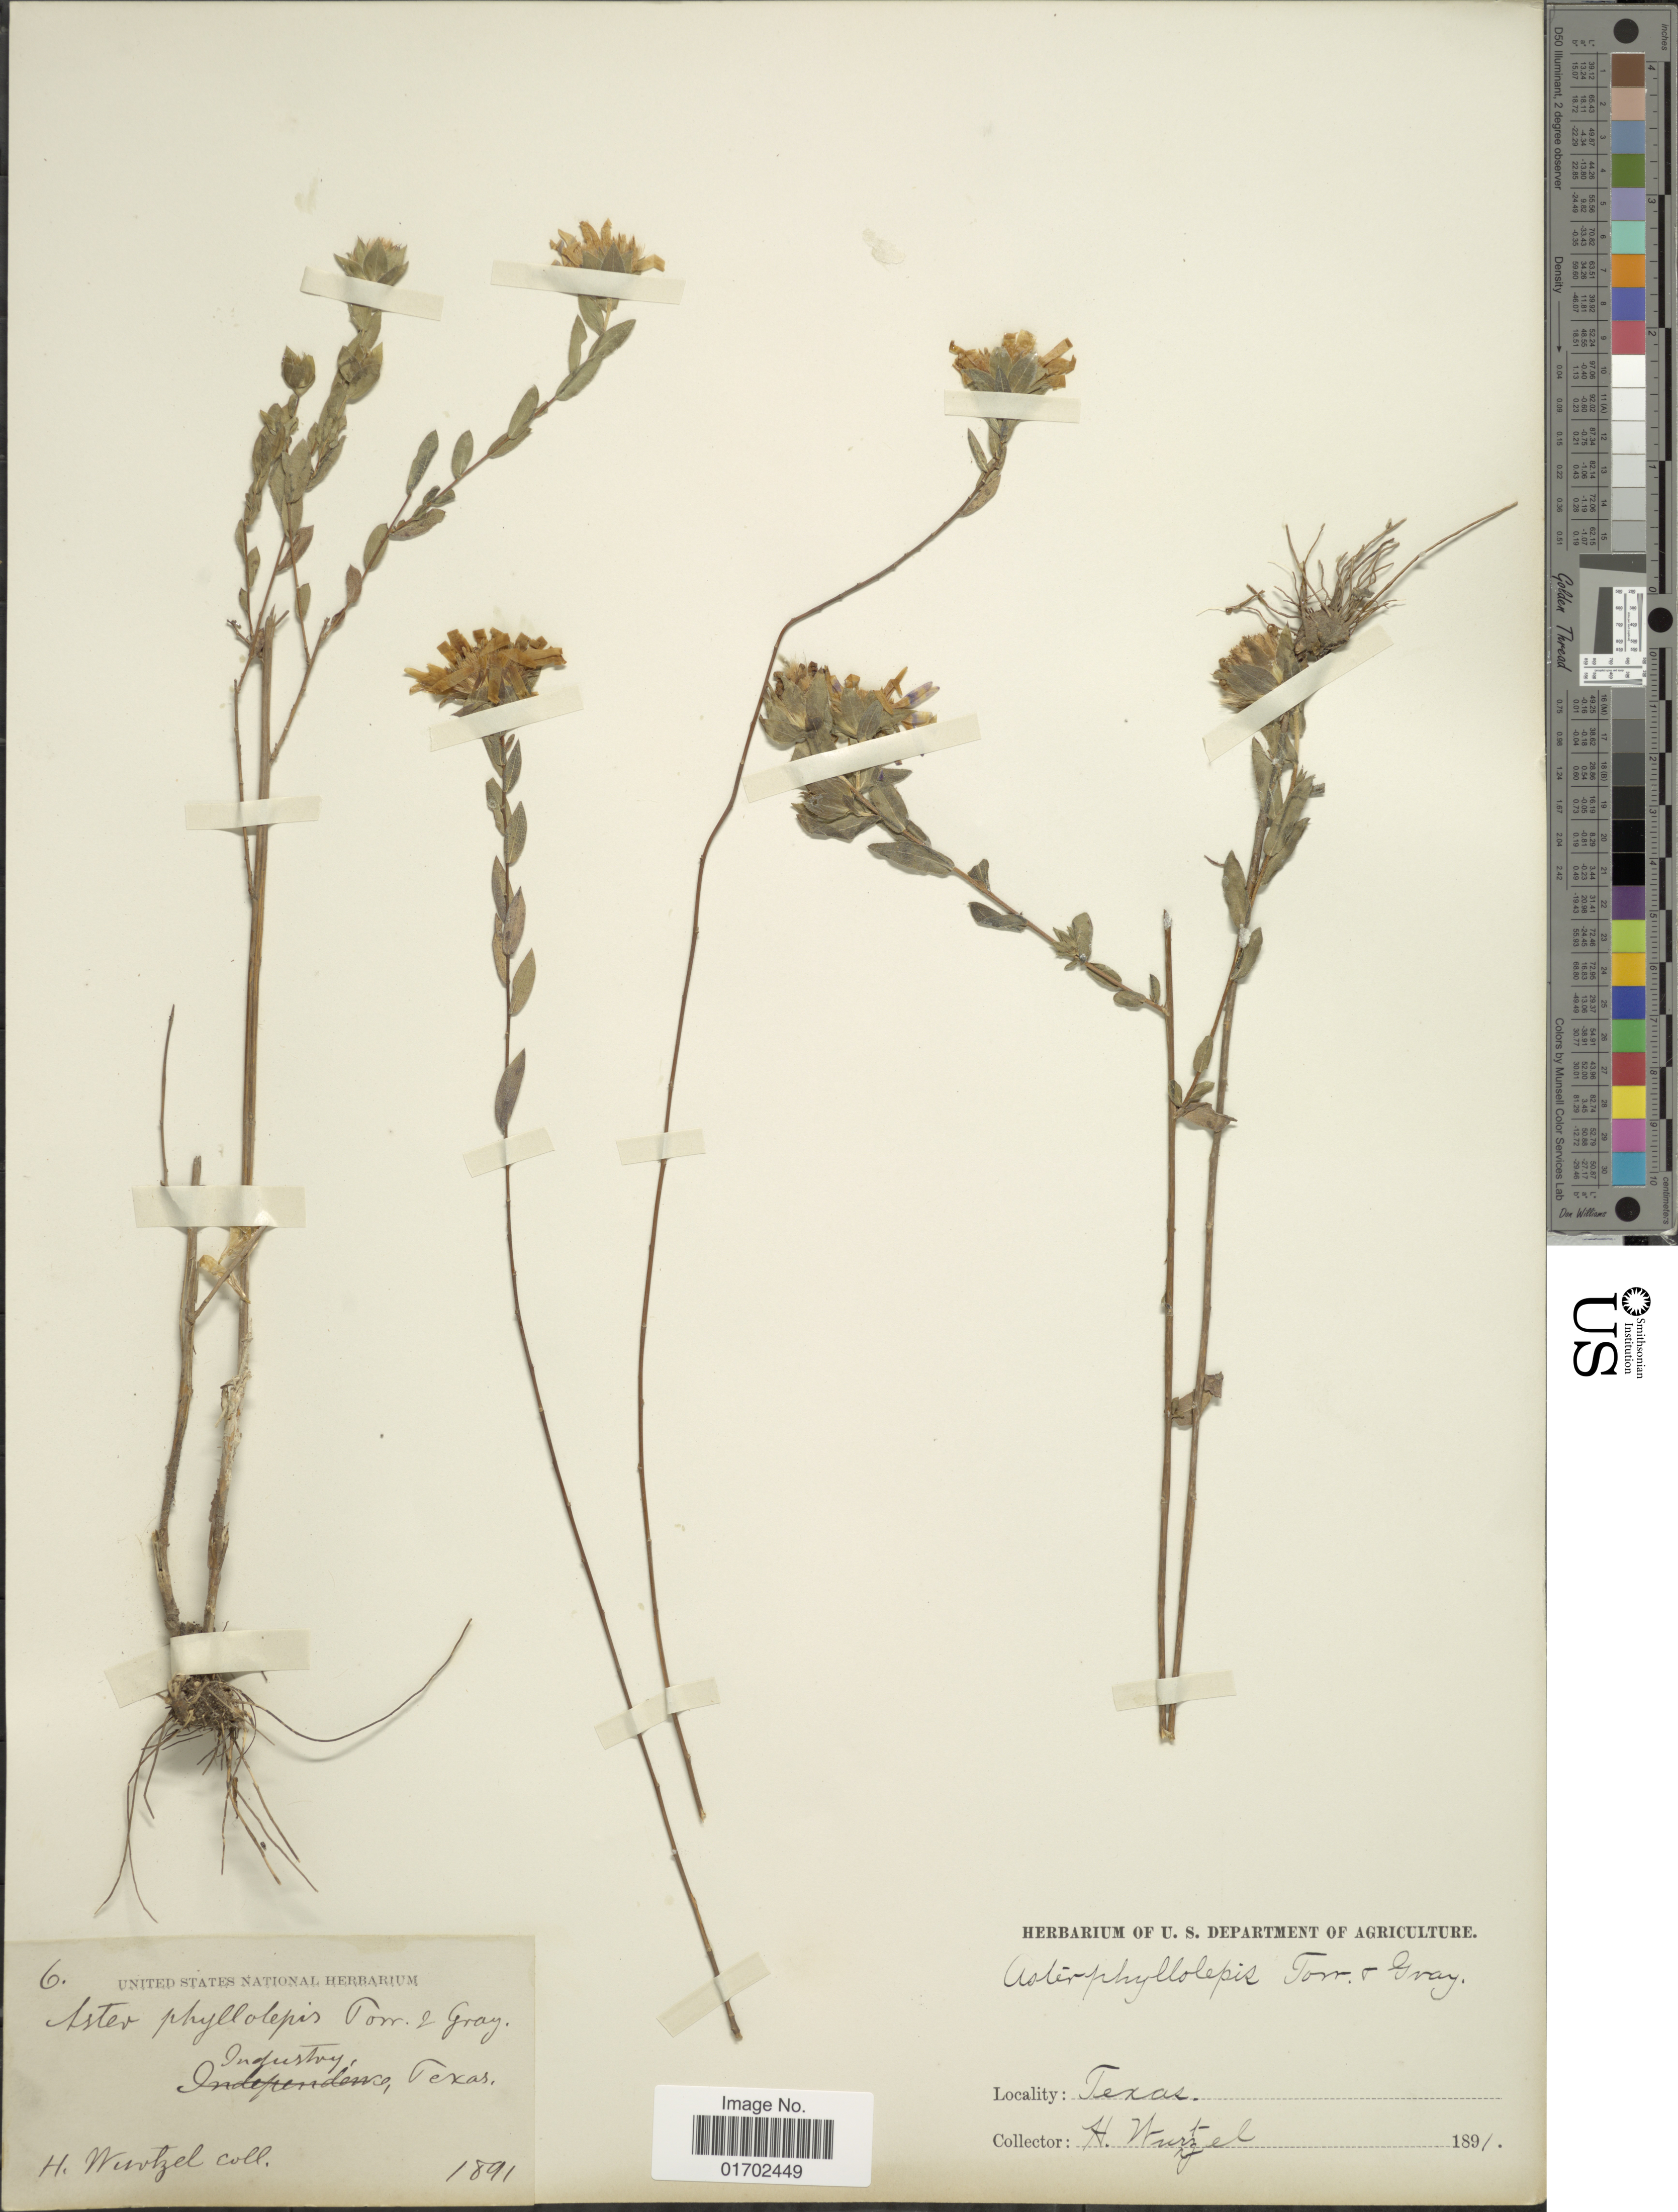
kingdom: Plantae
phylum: Tracheophyta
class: Magnoliopsida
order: Asterales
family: Asteraceae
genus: Symphyotrichum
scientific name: Symphyotrichum pratense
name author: (Raf.) G.L. Nesom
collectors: H. Wurtzel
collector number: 6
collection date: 1891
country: United States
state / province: Texas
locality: Industry, Texas.